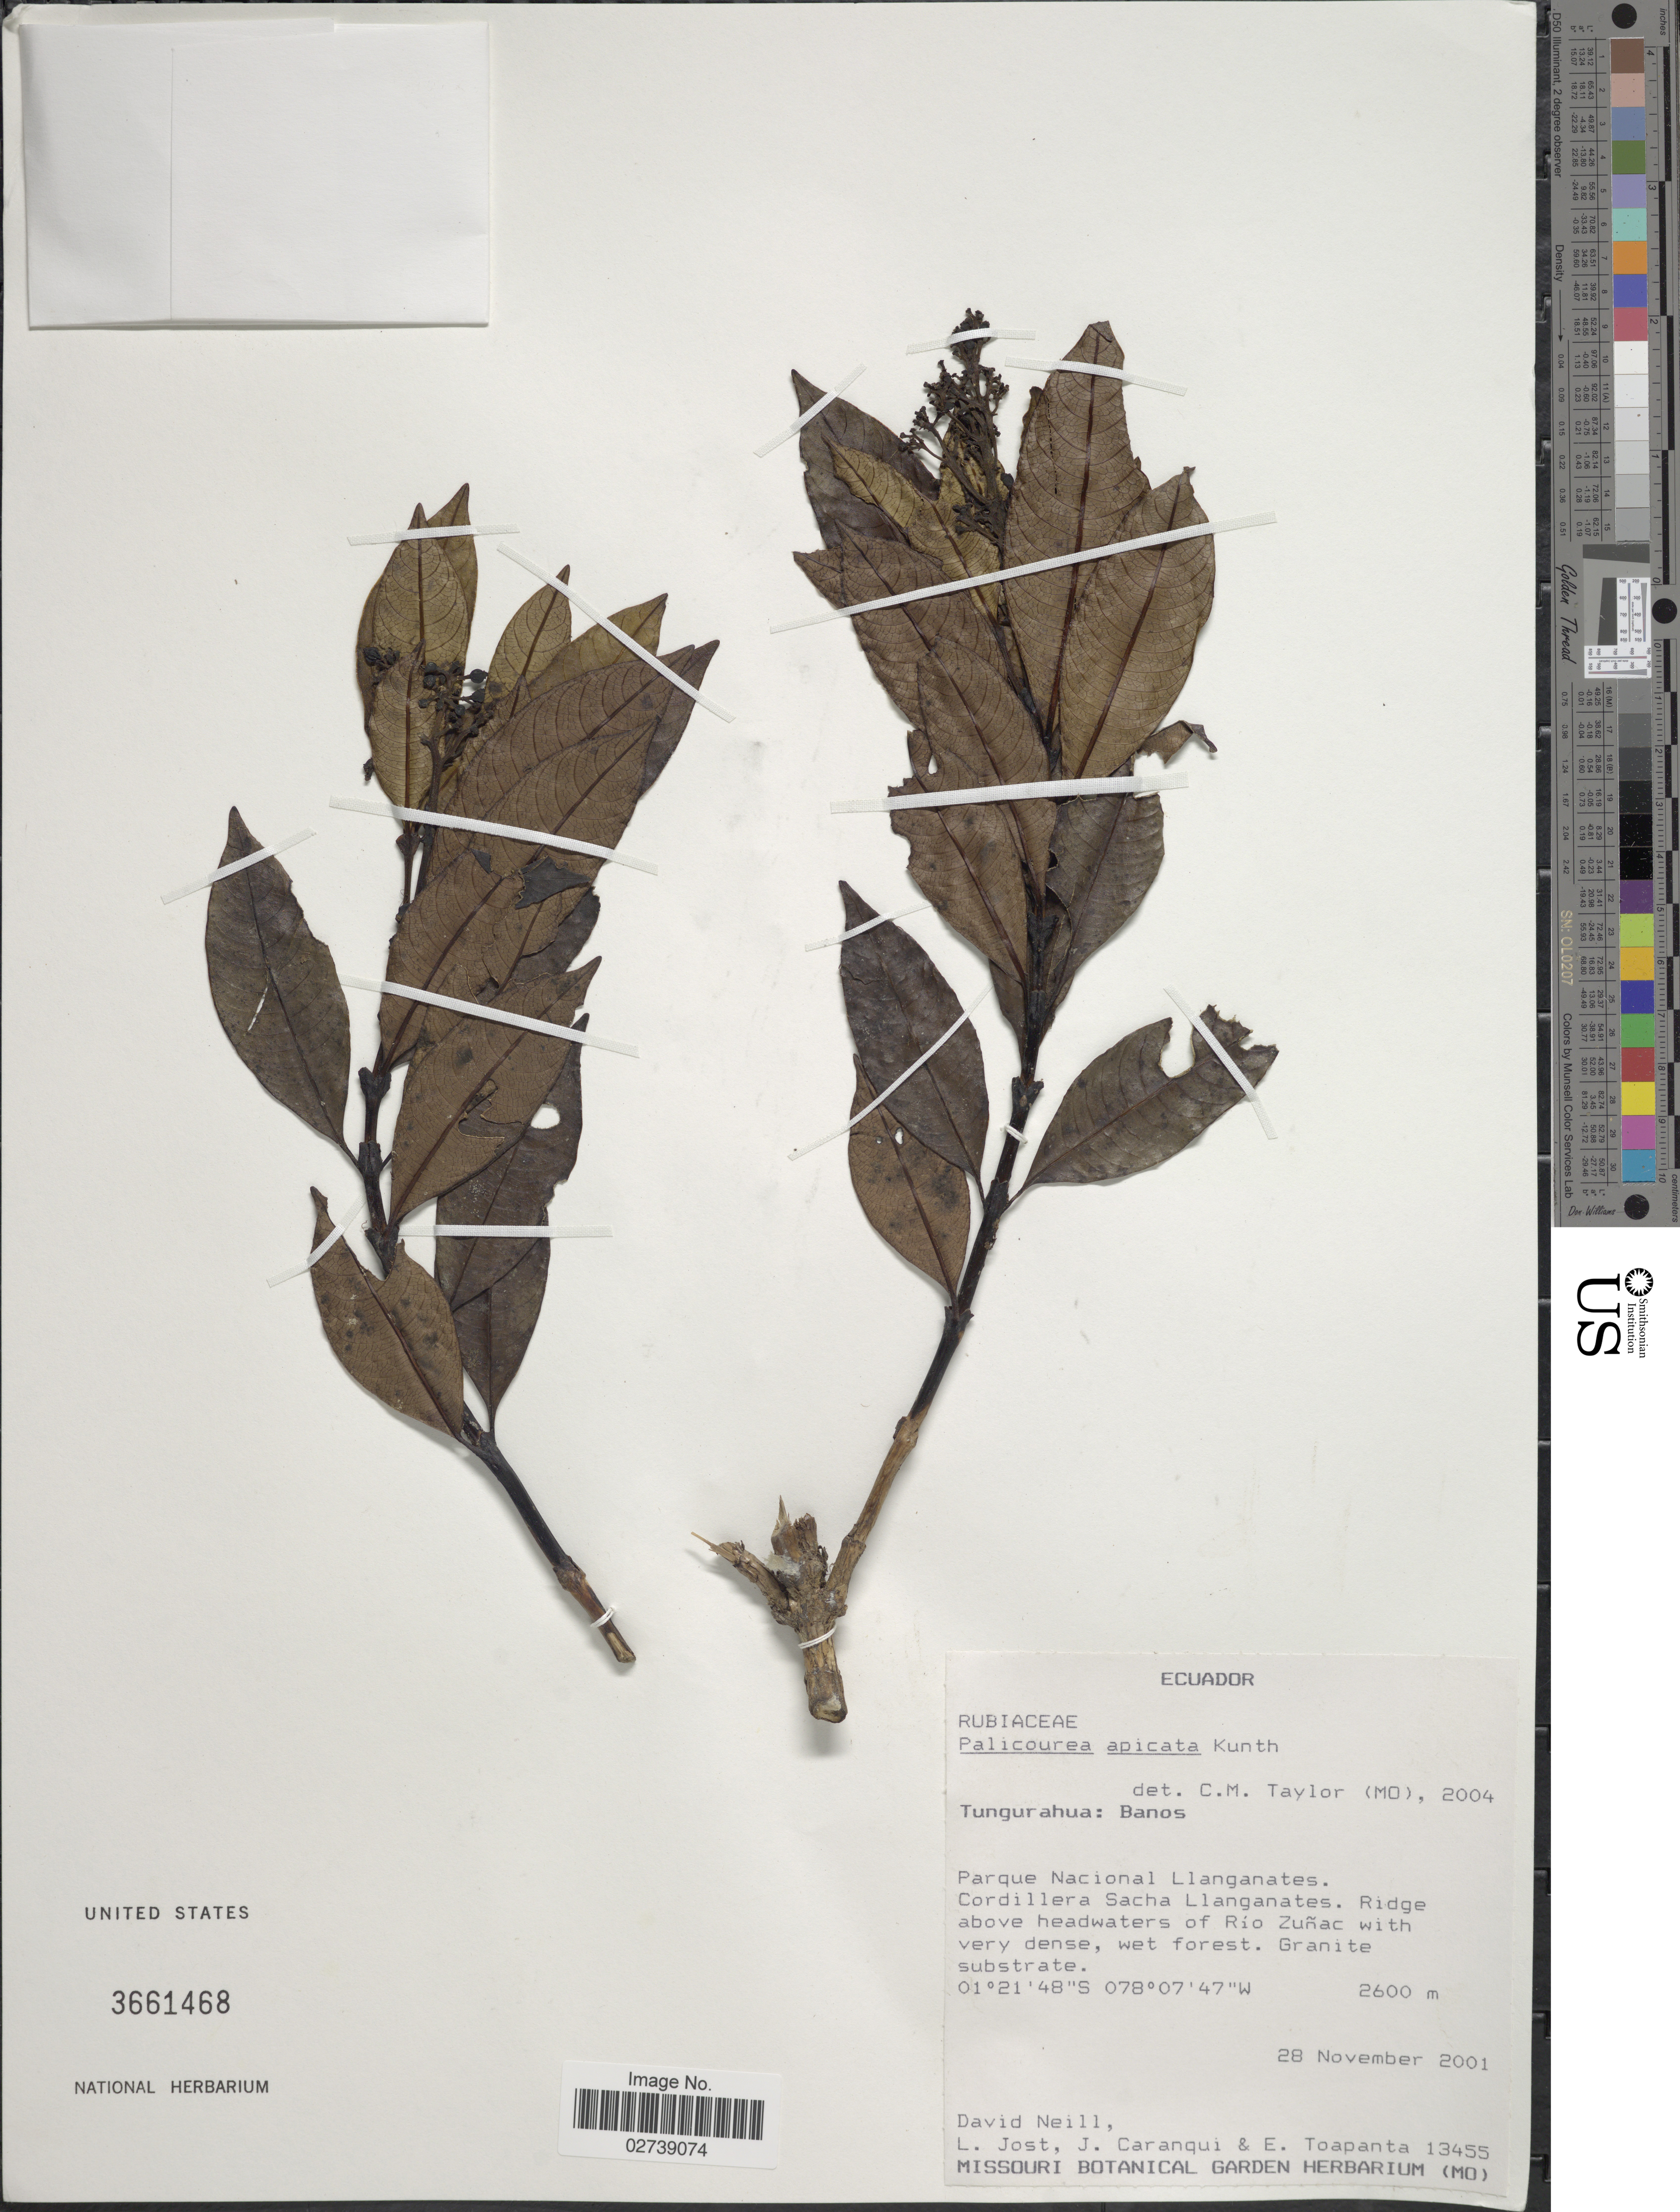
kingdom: Plantae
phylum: Tracheophyta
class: Magnoliopsida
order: Gentianales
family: Rubiaceae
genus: Palicourea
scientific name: Palicourea apicata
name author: Kunth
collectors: D. Neill, L. Jost, J. Caranqui & E. Toapanta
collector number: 13455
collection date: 2001-11-28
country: Ecuador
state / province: Tungurahua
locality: Tungurahua: Banos, Parque Nacional Llanganates. Cordillera Sacha Llanganates. Ridge above headwaters of Rio Zunac.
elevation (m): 2600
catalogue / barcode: US 3661468